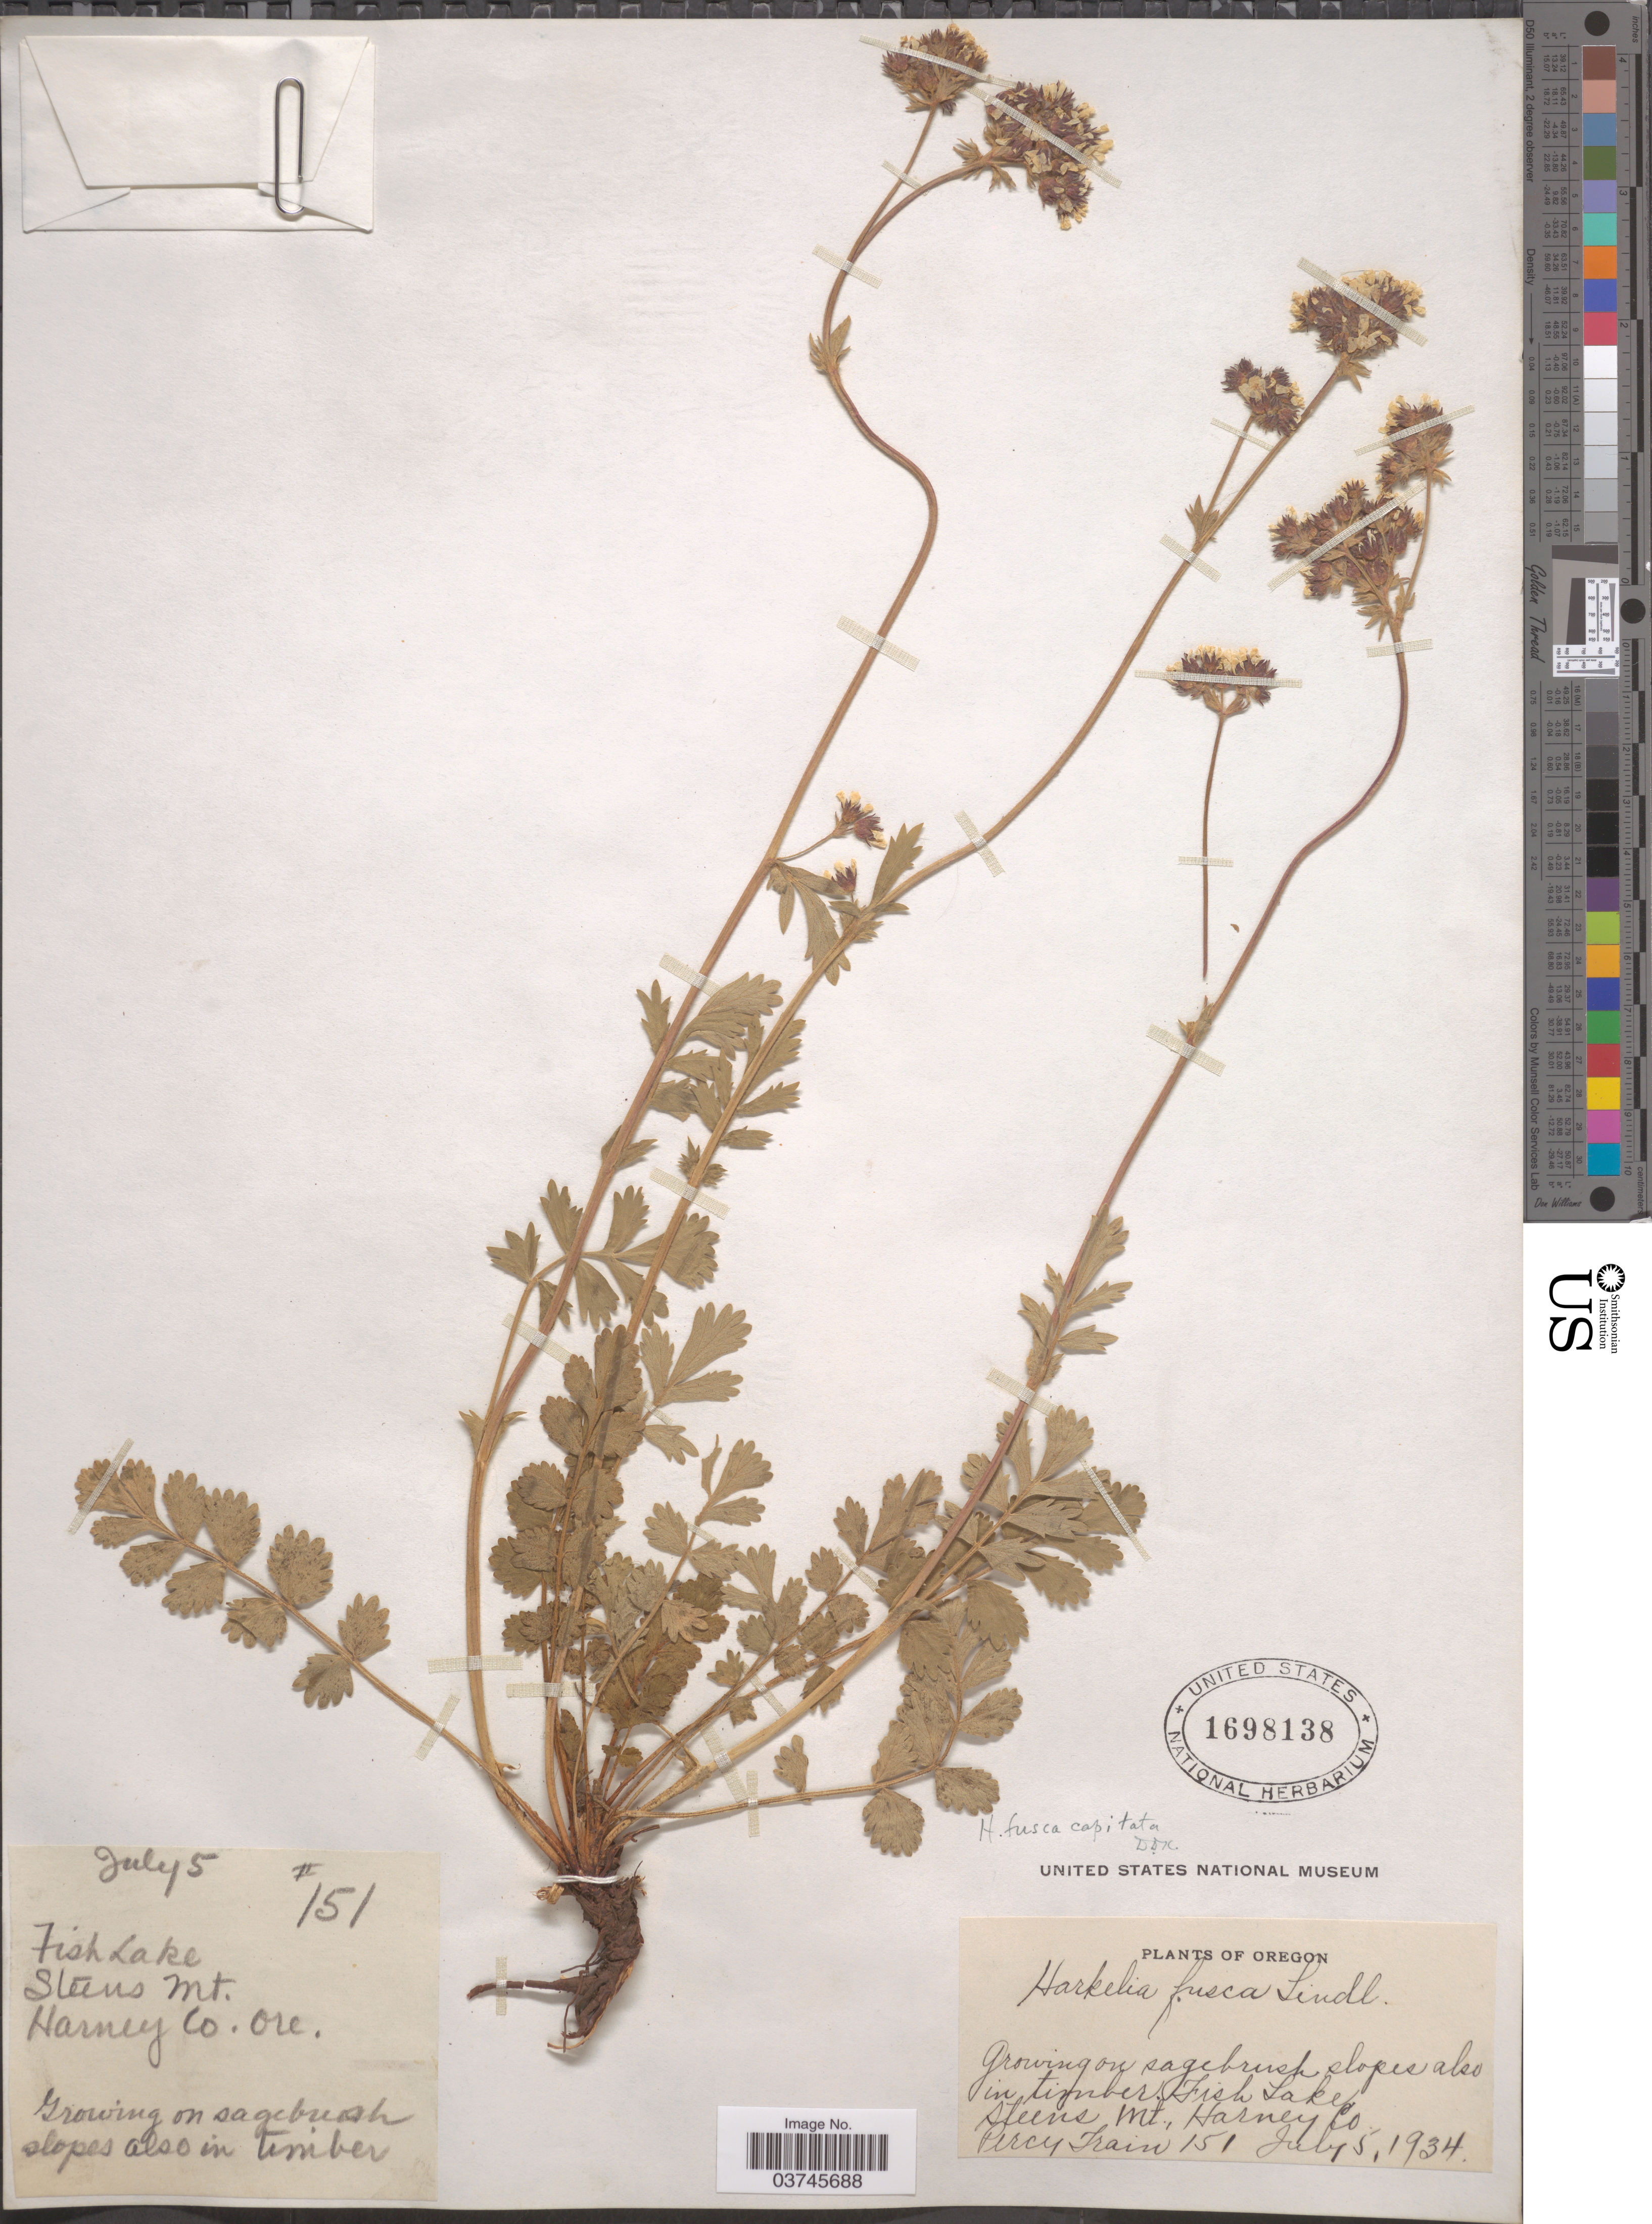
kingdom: Plantae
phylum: Tracheophyta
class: Magnoliopsida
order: Rosales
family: Rosaceae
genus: Potentilla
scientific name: Potentilla douglasii var. capitata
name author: (Lindl.) J.T. Howell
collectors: P. Train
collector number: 151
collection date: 1934-07-05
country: United States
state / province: Oregon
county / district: Harney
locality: Growing on sage brush slopes also in timber Fish Lake, Steens Mt., Harney Co.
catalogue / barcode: US 1698138